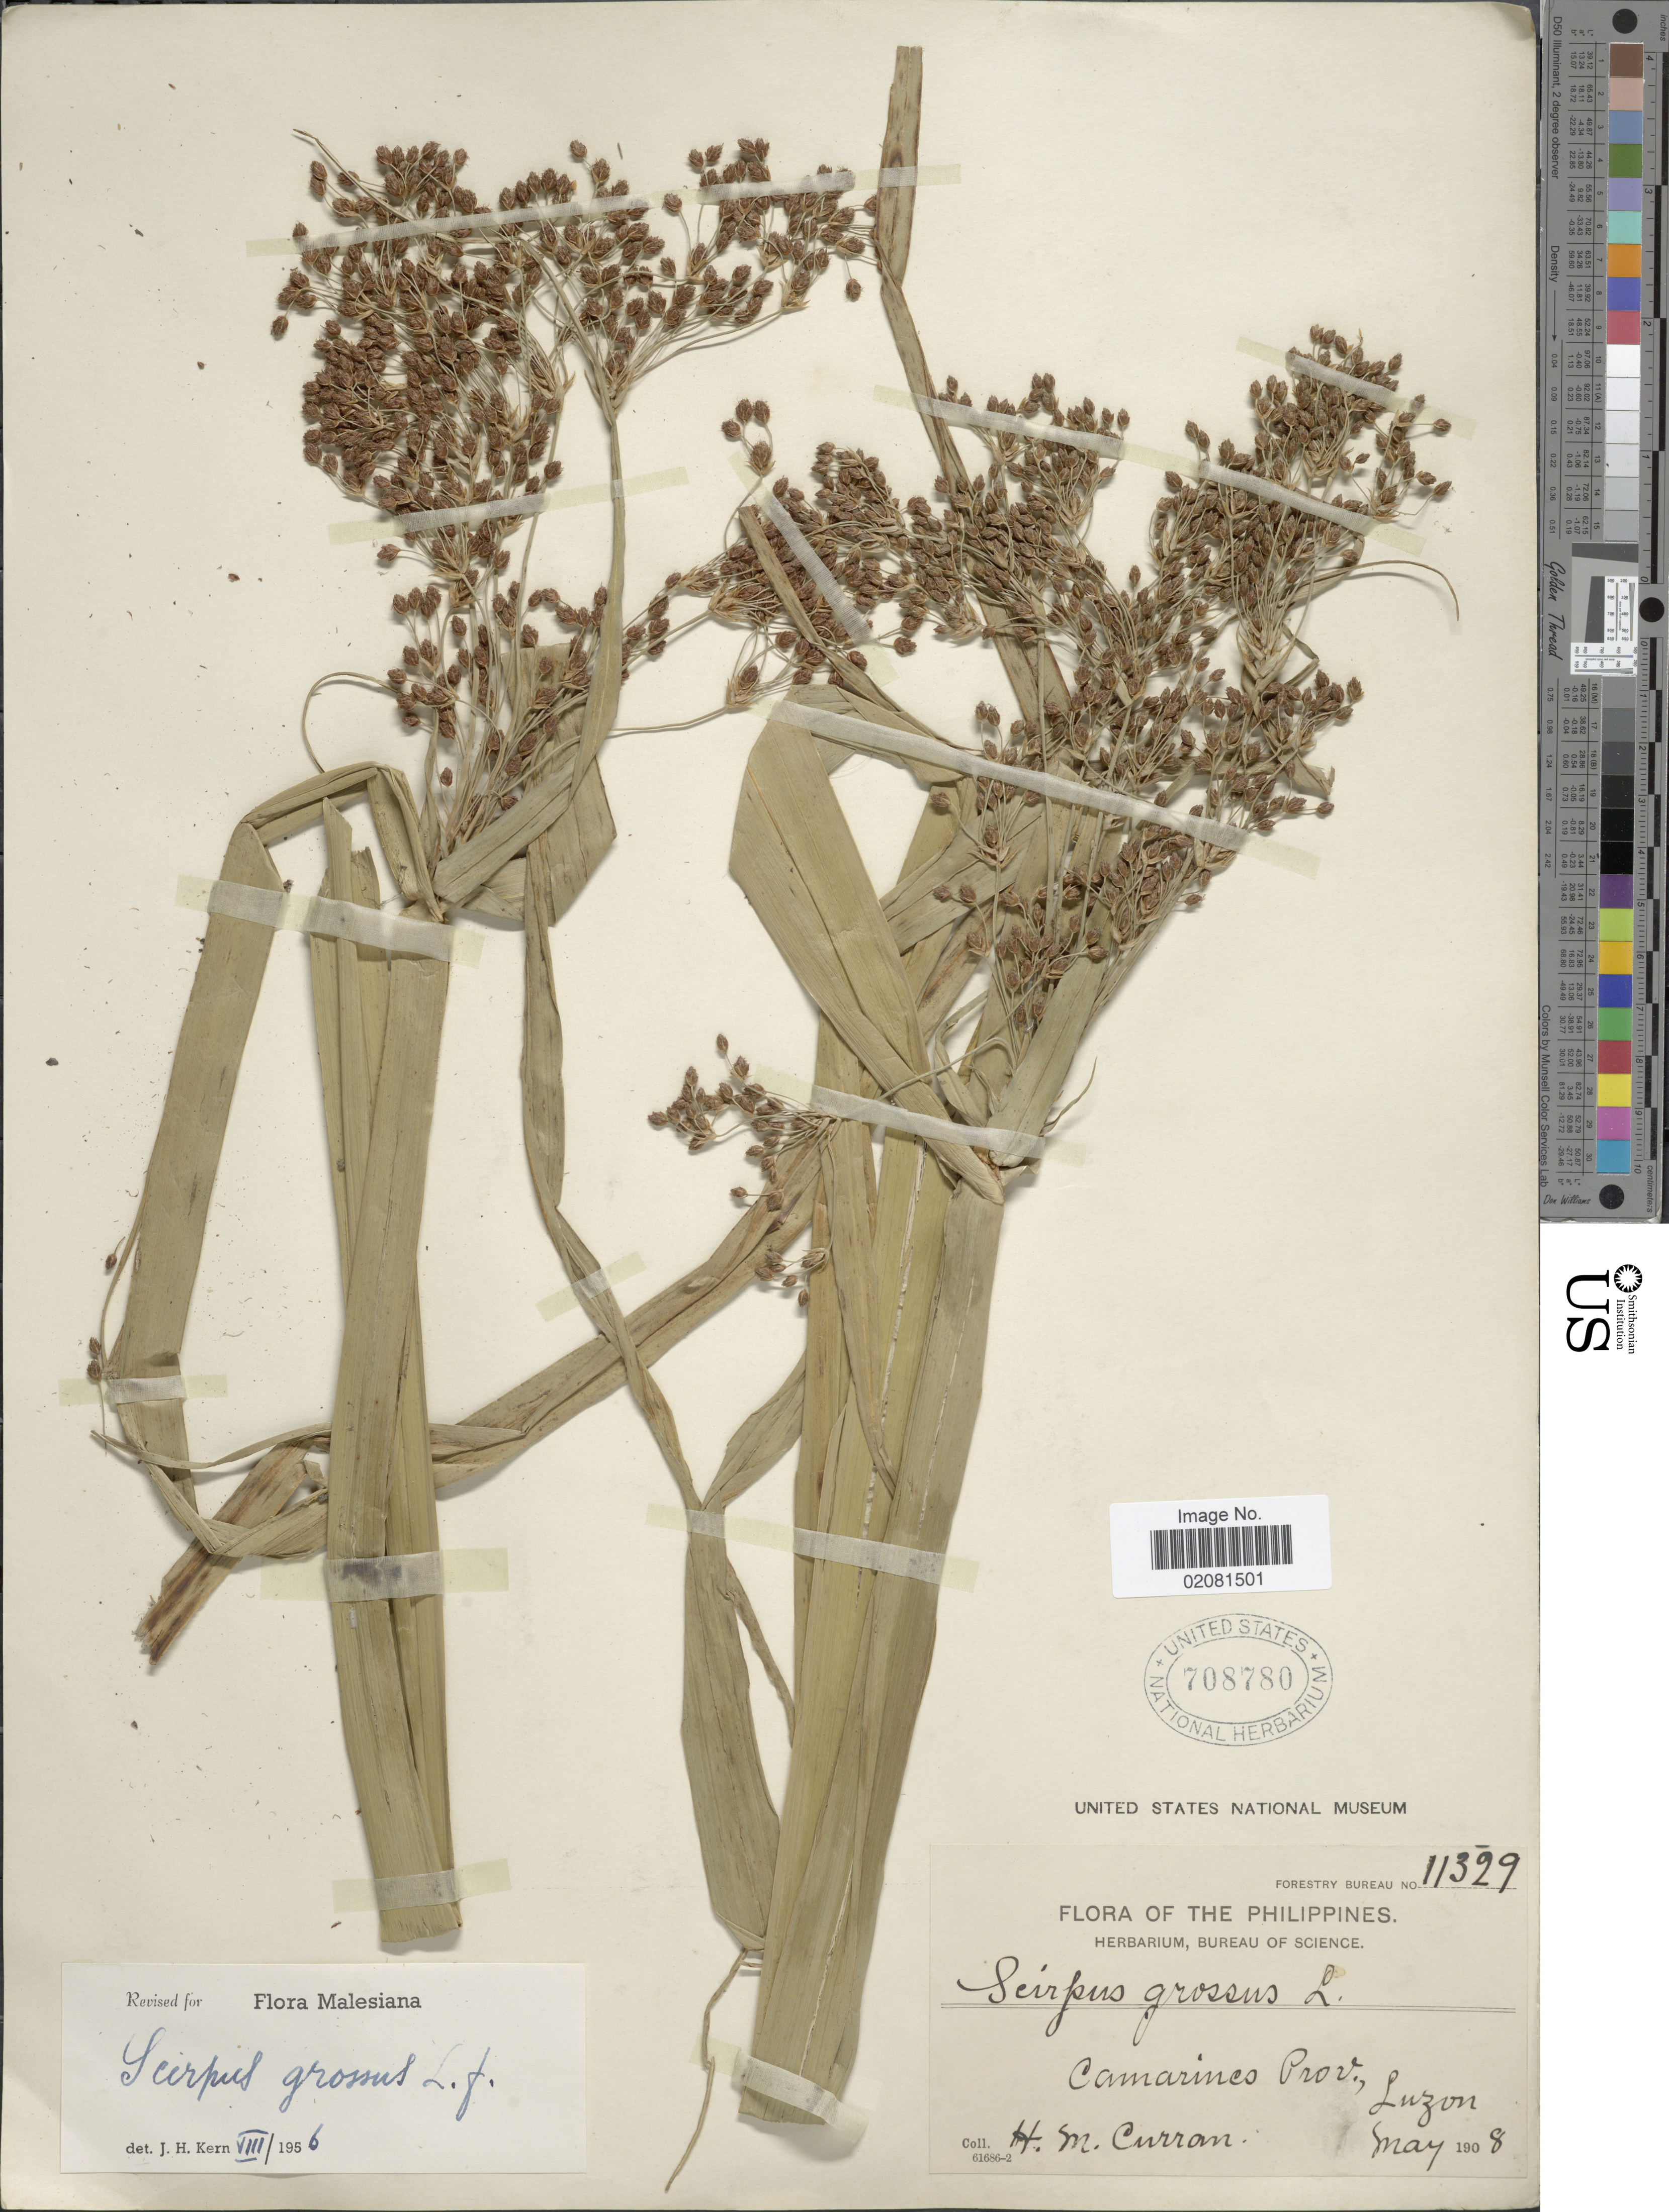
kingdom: Plantae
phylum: Tracheophyta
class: Liliopsida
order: Poales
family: Cyperaceae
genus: Actinoscirpus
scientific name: Actinoscirpus grossus var. grossus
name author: (L. f.) Goetgh. & D.A. Simpson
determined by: Strong, M. T., (US), Smithsonian Institution - National Museum of Natural History (UNITED STATES)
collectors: H. M. Curran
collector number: Forestry Bureau 11329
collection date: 1908-05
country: Philippines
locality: Camarincs Prov., Luzon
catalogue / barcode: US 708780